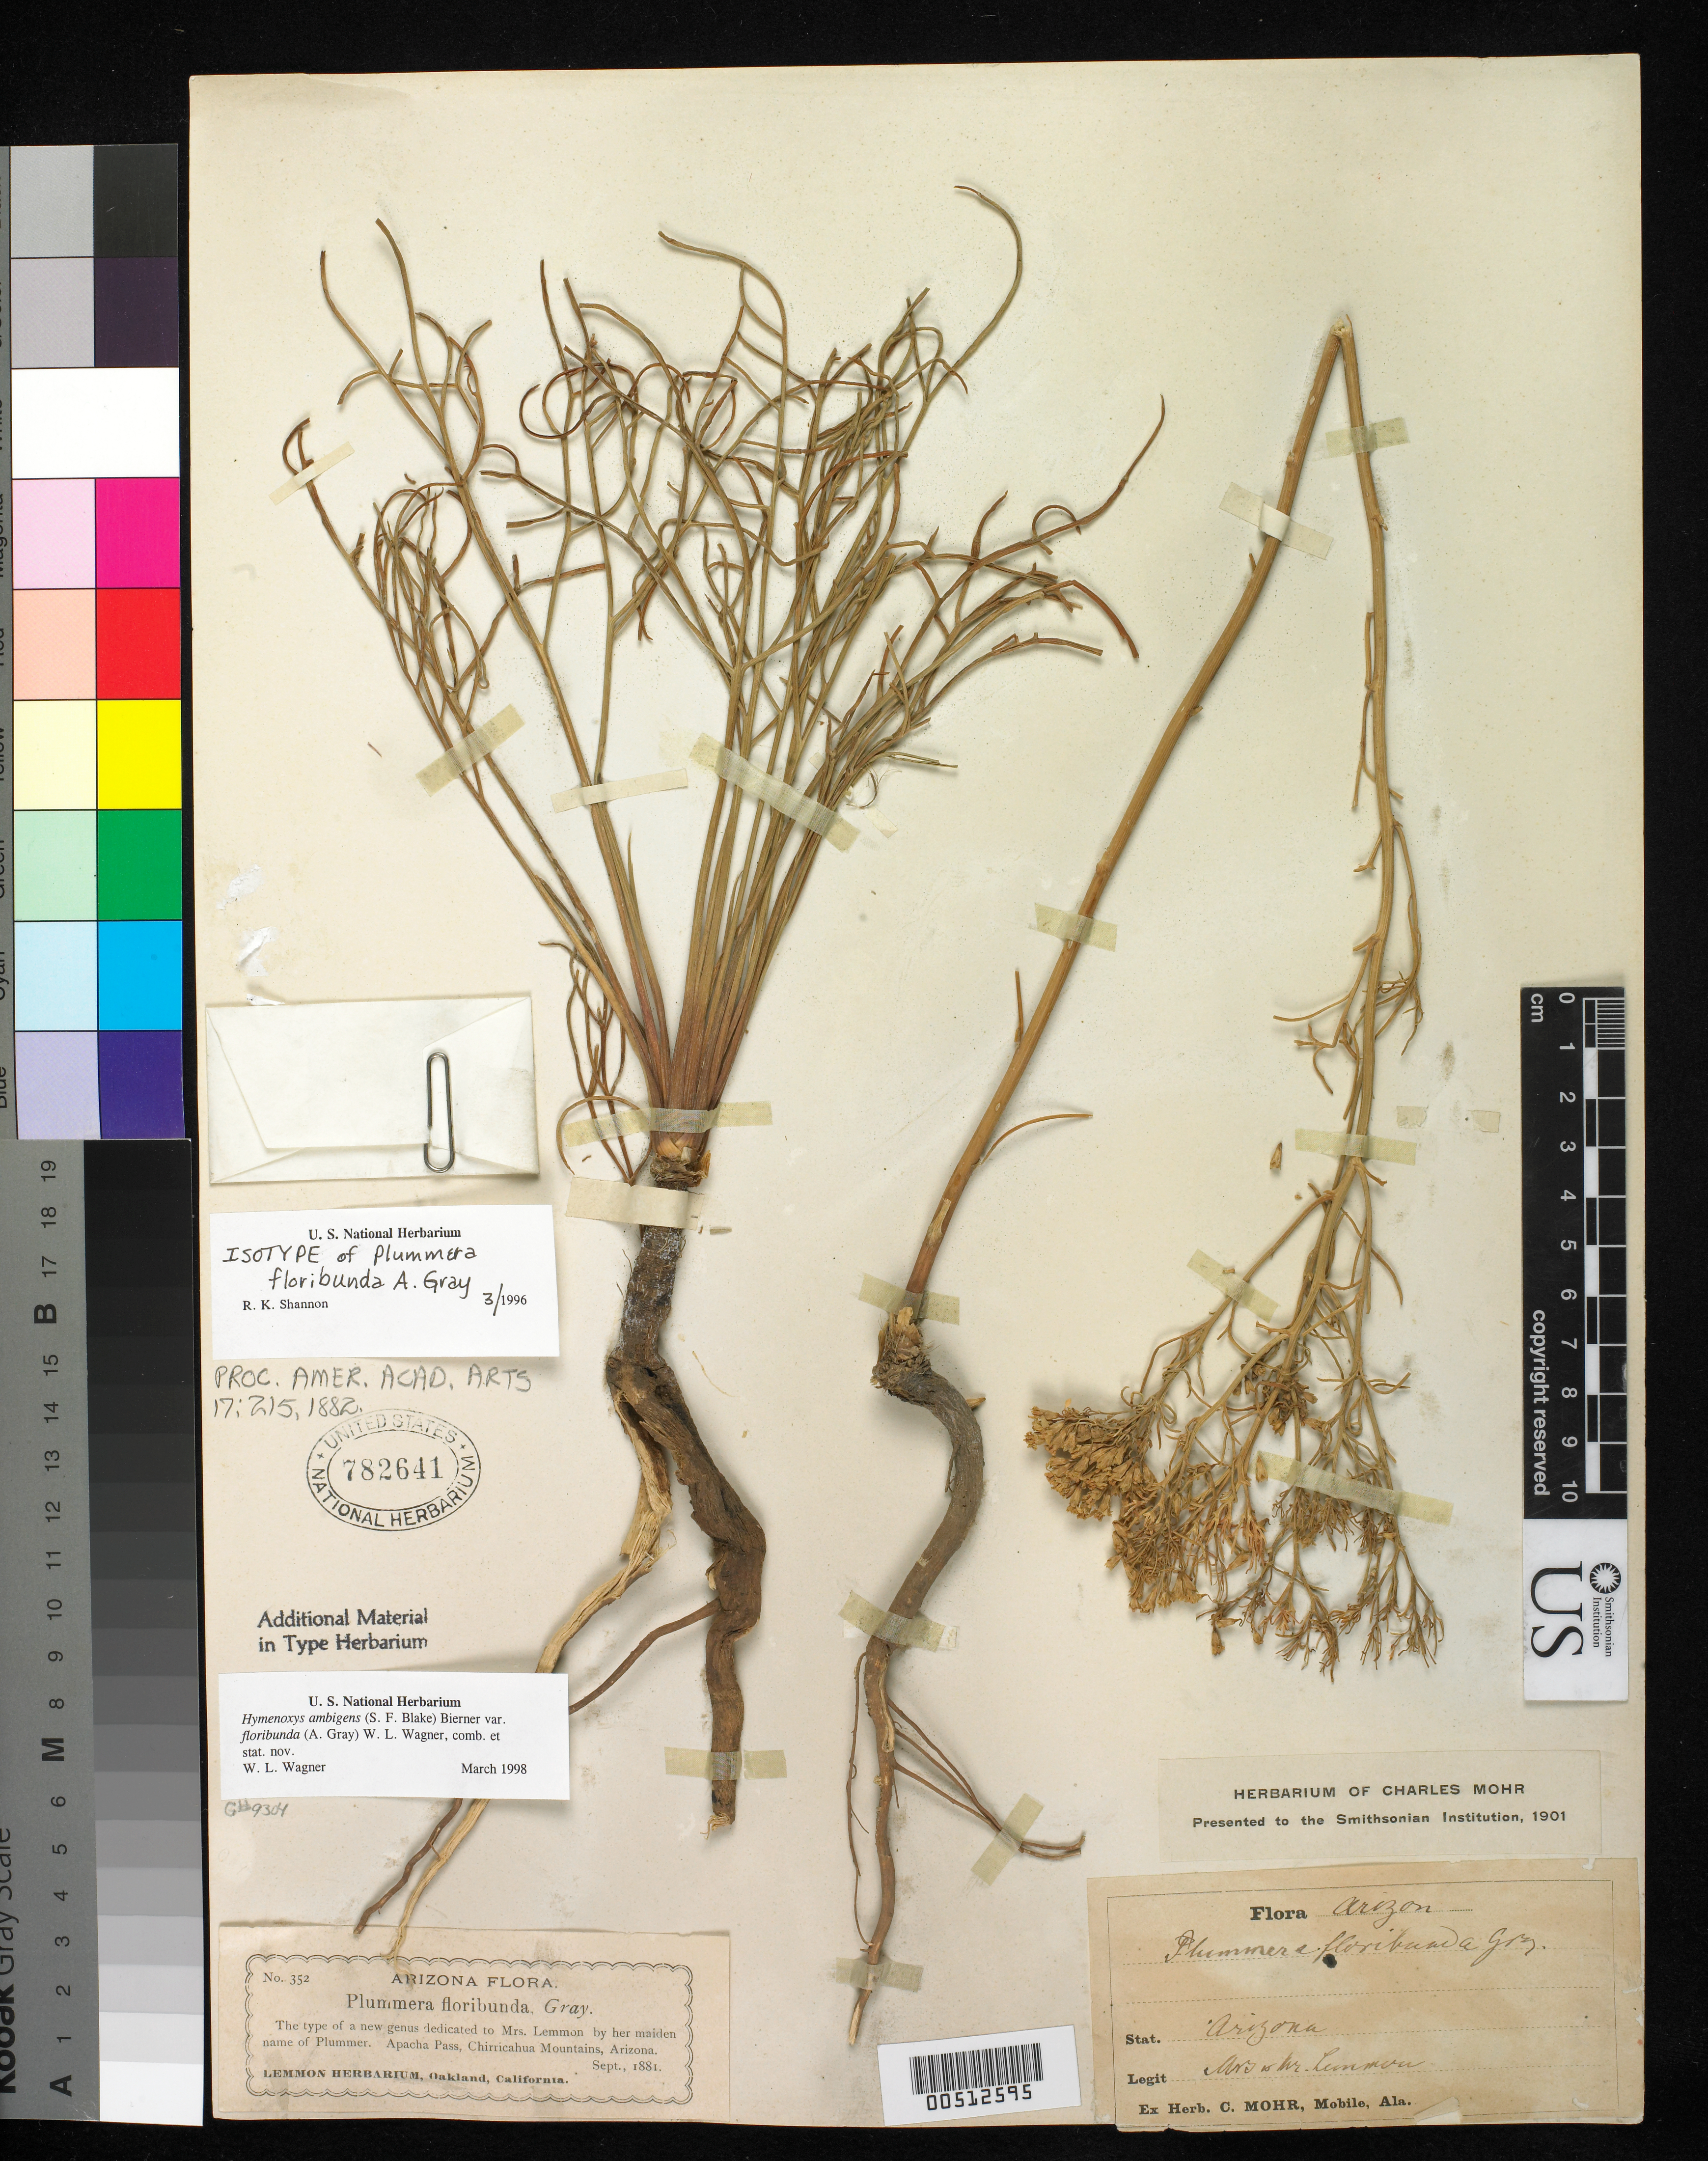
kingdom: Plantae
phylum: Tracheophyta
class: Magnoliopsida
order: Asterales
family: Asteraceae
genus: Plummera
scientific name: Plummera floribunda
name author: A. Gray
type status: Isotype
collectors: J. G. Lemmon & J. Lemmon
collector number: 352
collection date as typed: Sep 1881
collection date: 1881-09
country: United States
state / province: Arizona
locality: Apache Pass, Chiricahua Mountains.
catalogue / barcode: US 782641